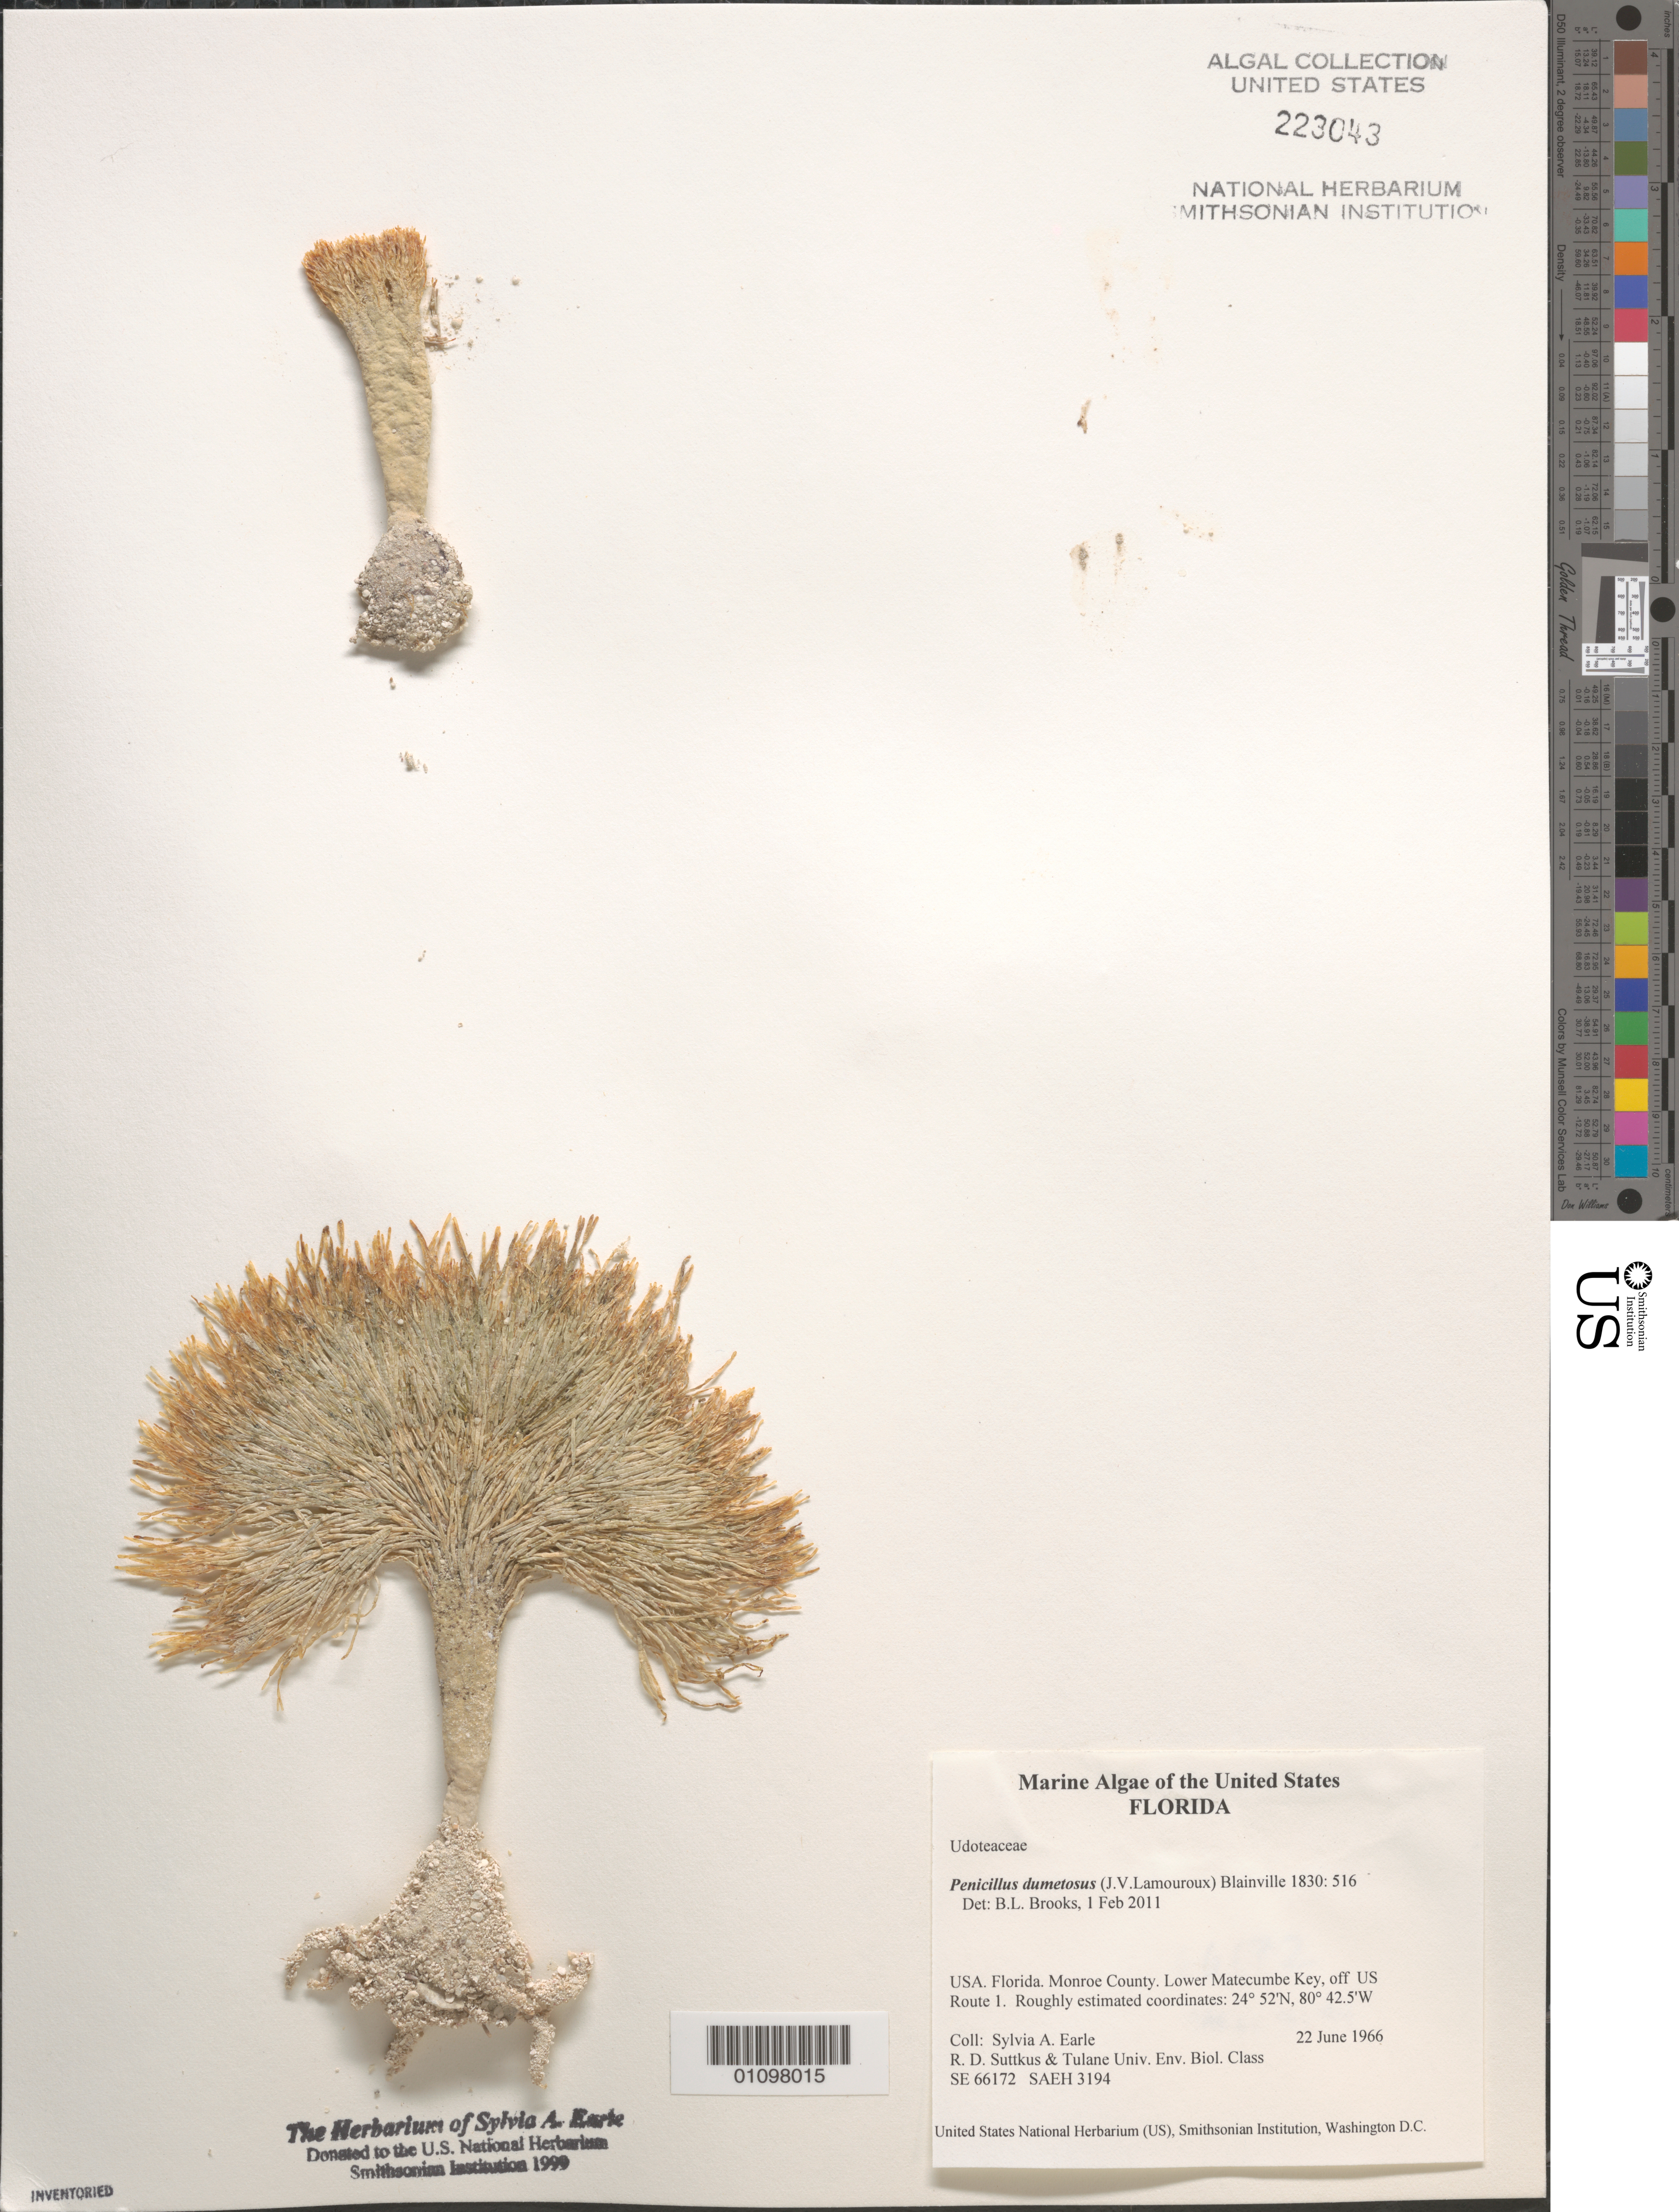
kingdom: Plantae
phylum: Chlorophyta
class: Ulvophyceae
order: Bryopsidales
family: Udoteaceae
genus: Penicillus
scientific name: Penicillus dumetosus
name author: (J.V.Lamouroux) Blainville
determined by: Brooks, B. L., (BOT), Smithsonian Institution - National Museum of Natural History (UNITED STATES)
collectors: S. A. Earle, R. Suttkus & Tulane Univ. Env. Biol. Class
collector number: SE 66172 & 3194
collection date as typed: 22 Jun 1966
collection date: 1966-06-22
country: United States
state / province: Florida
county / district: Monroe County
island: Lower Matecumbe Key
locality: Off US Route 1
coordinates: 24 52'N, 80 42.5'W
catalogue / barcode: US 223043